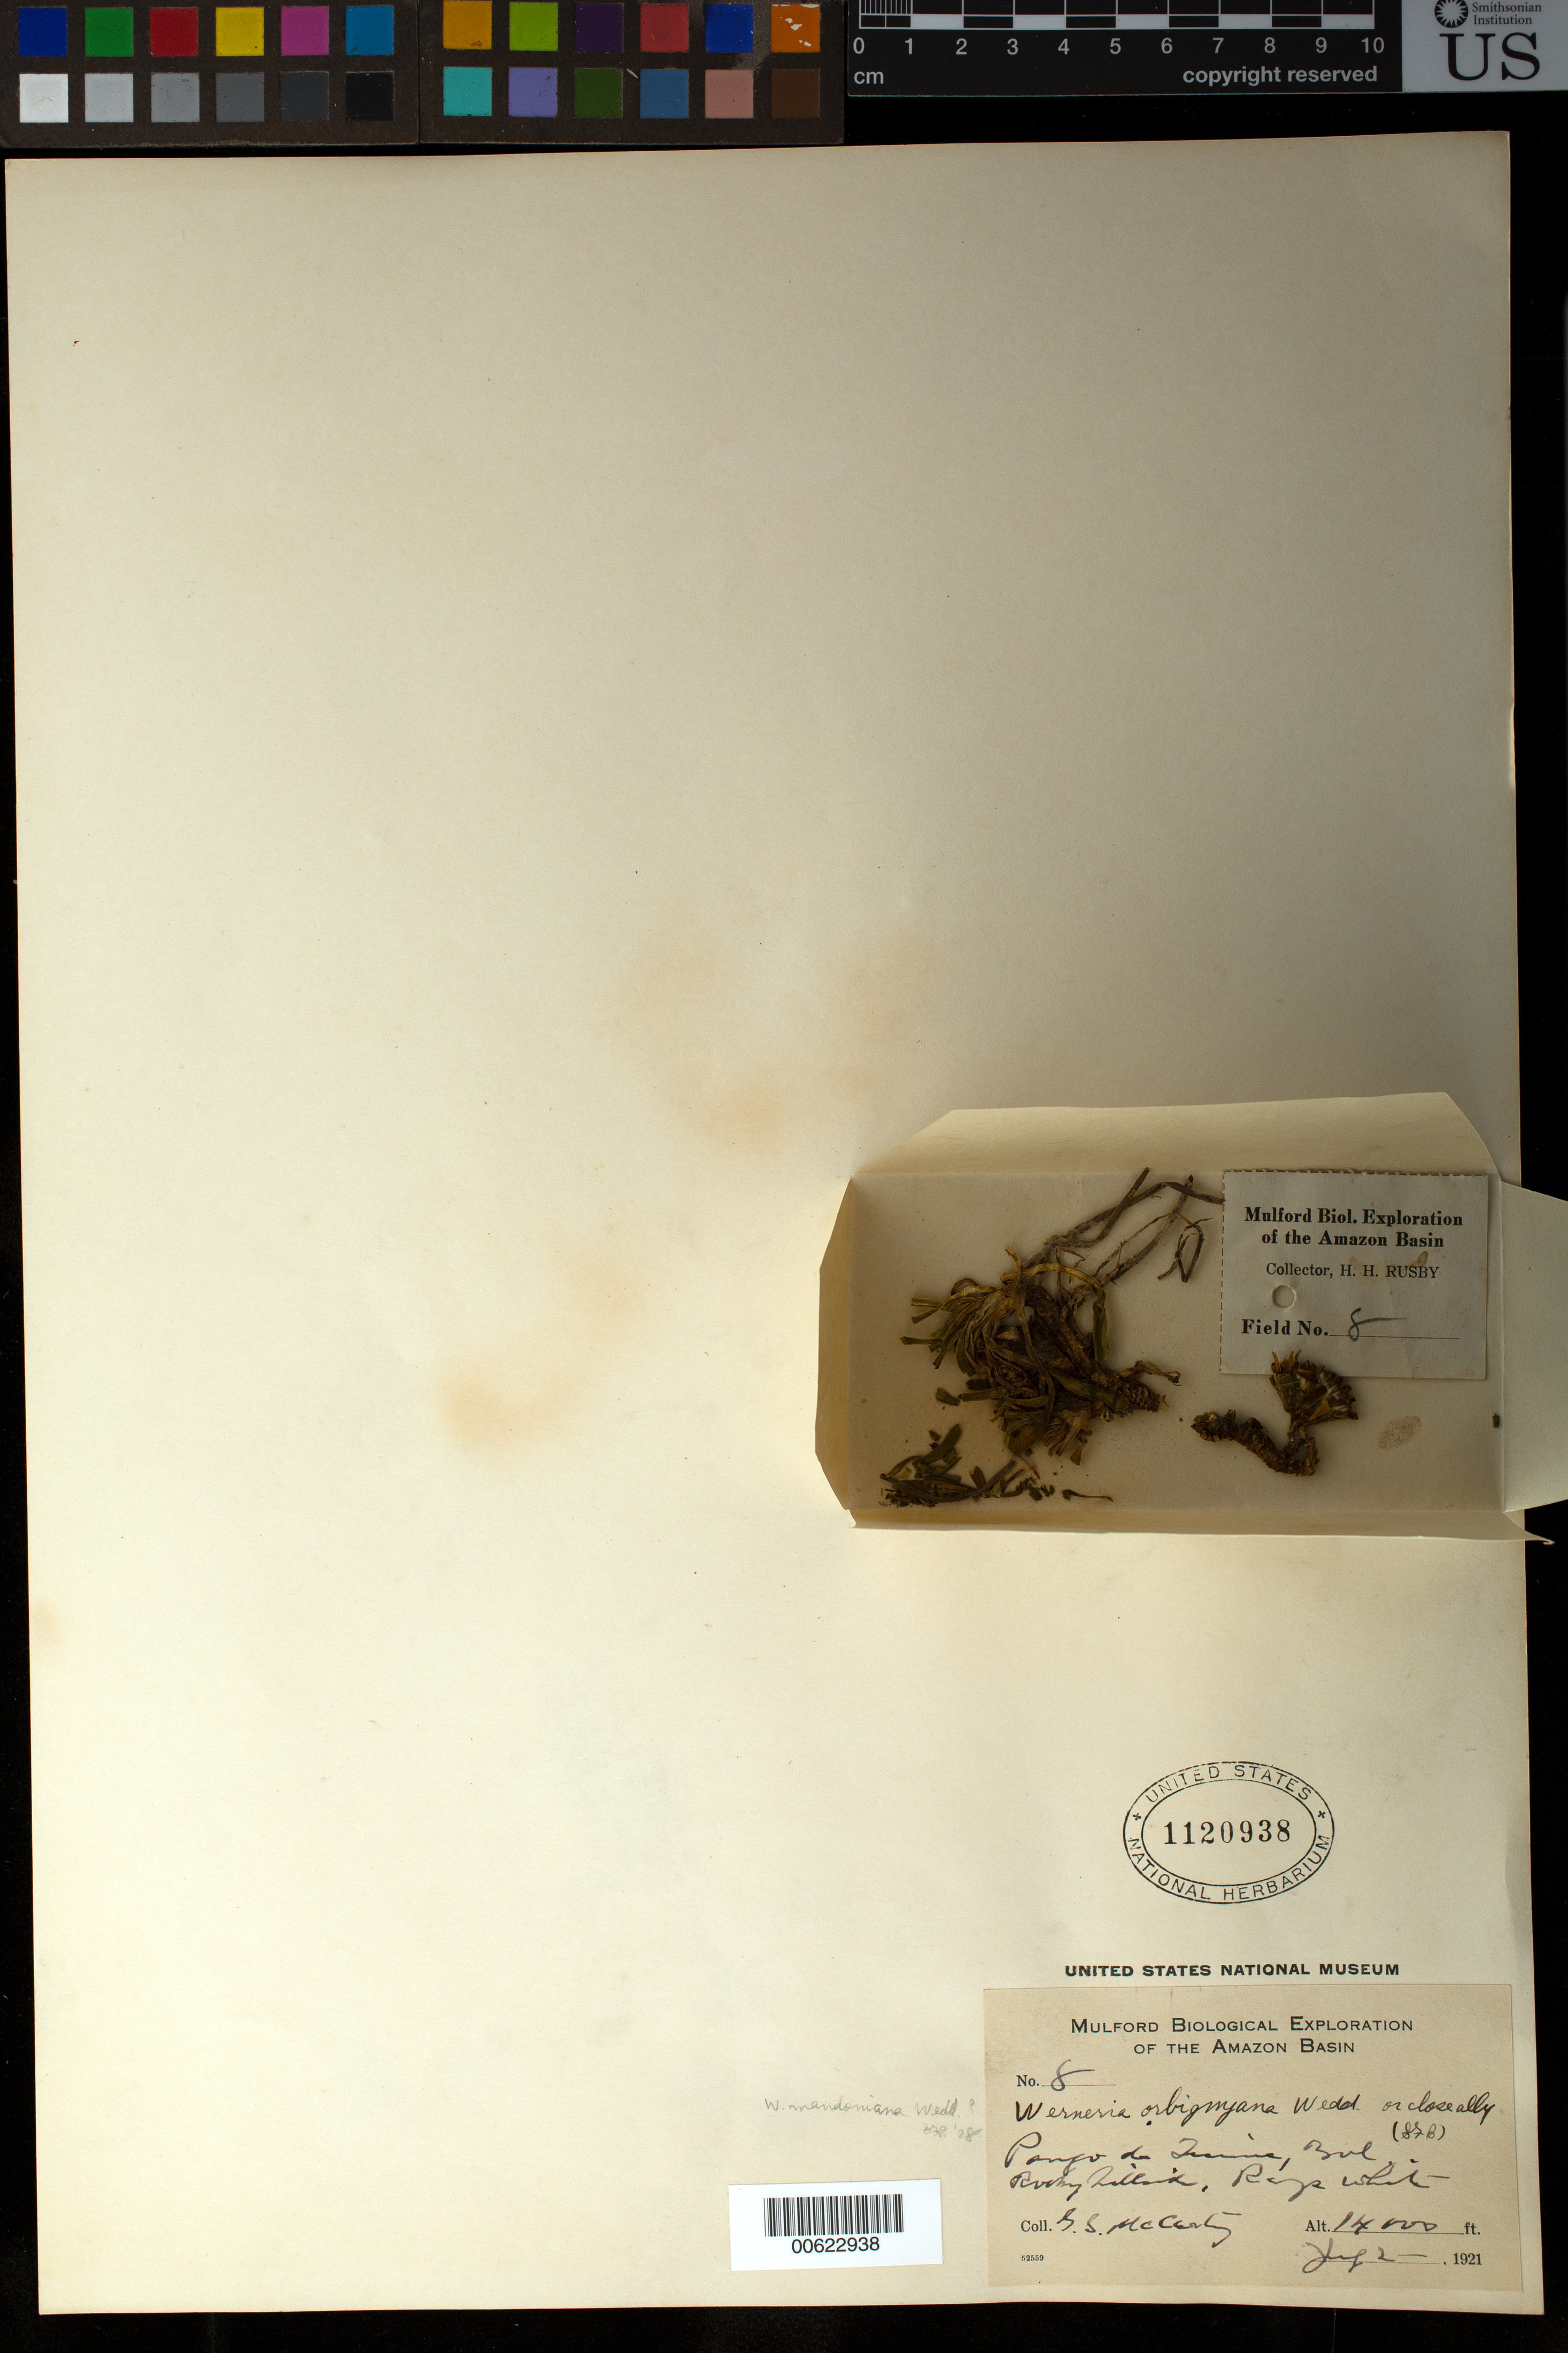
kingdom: Plantae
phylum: Tracheophyta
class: Magnoliopsida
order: Asterales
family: Asteraceae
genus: Werneria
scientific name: Werneria orbignyana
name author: Wedd.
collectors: G. McCarty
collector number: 8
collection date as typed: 2 Jul 1921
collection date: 1921-07-02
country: Bolivia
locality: Pongo de T[ ? ]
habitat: Rocky hillside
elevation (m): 4267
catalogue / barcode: US 1120938